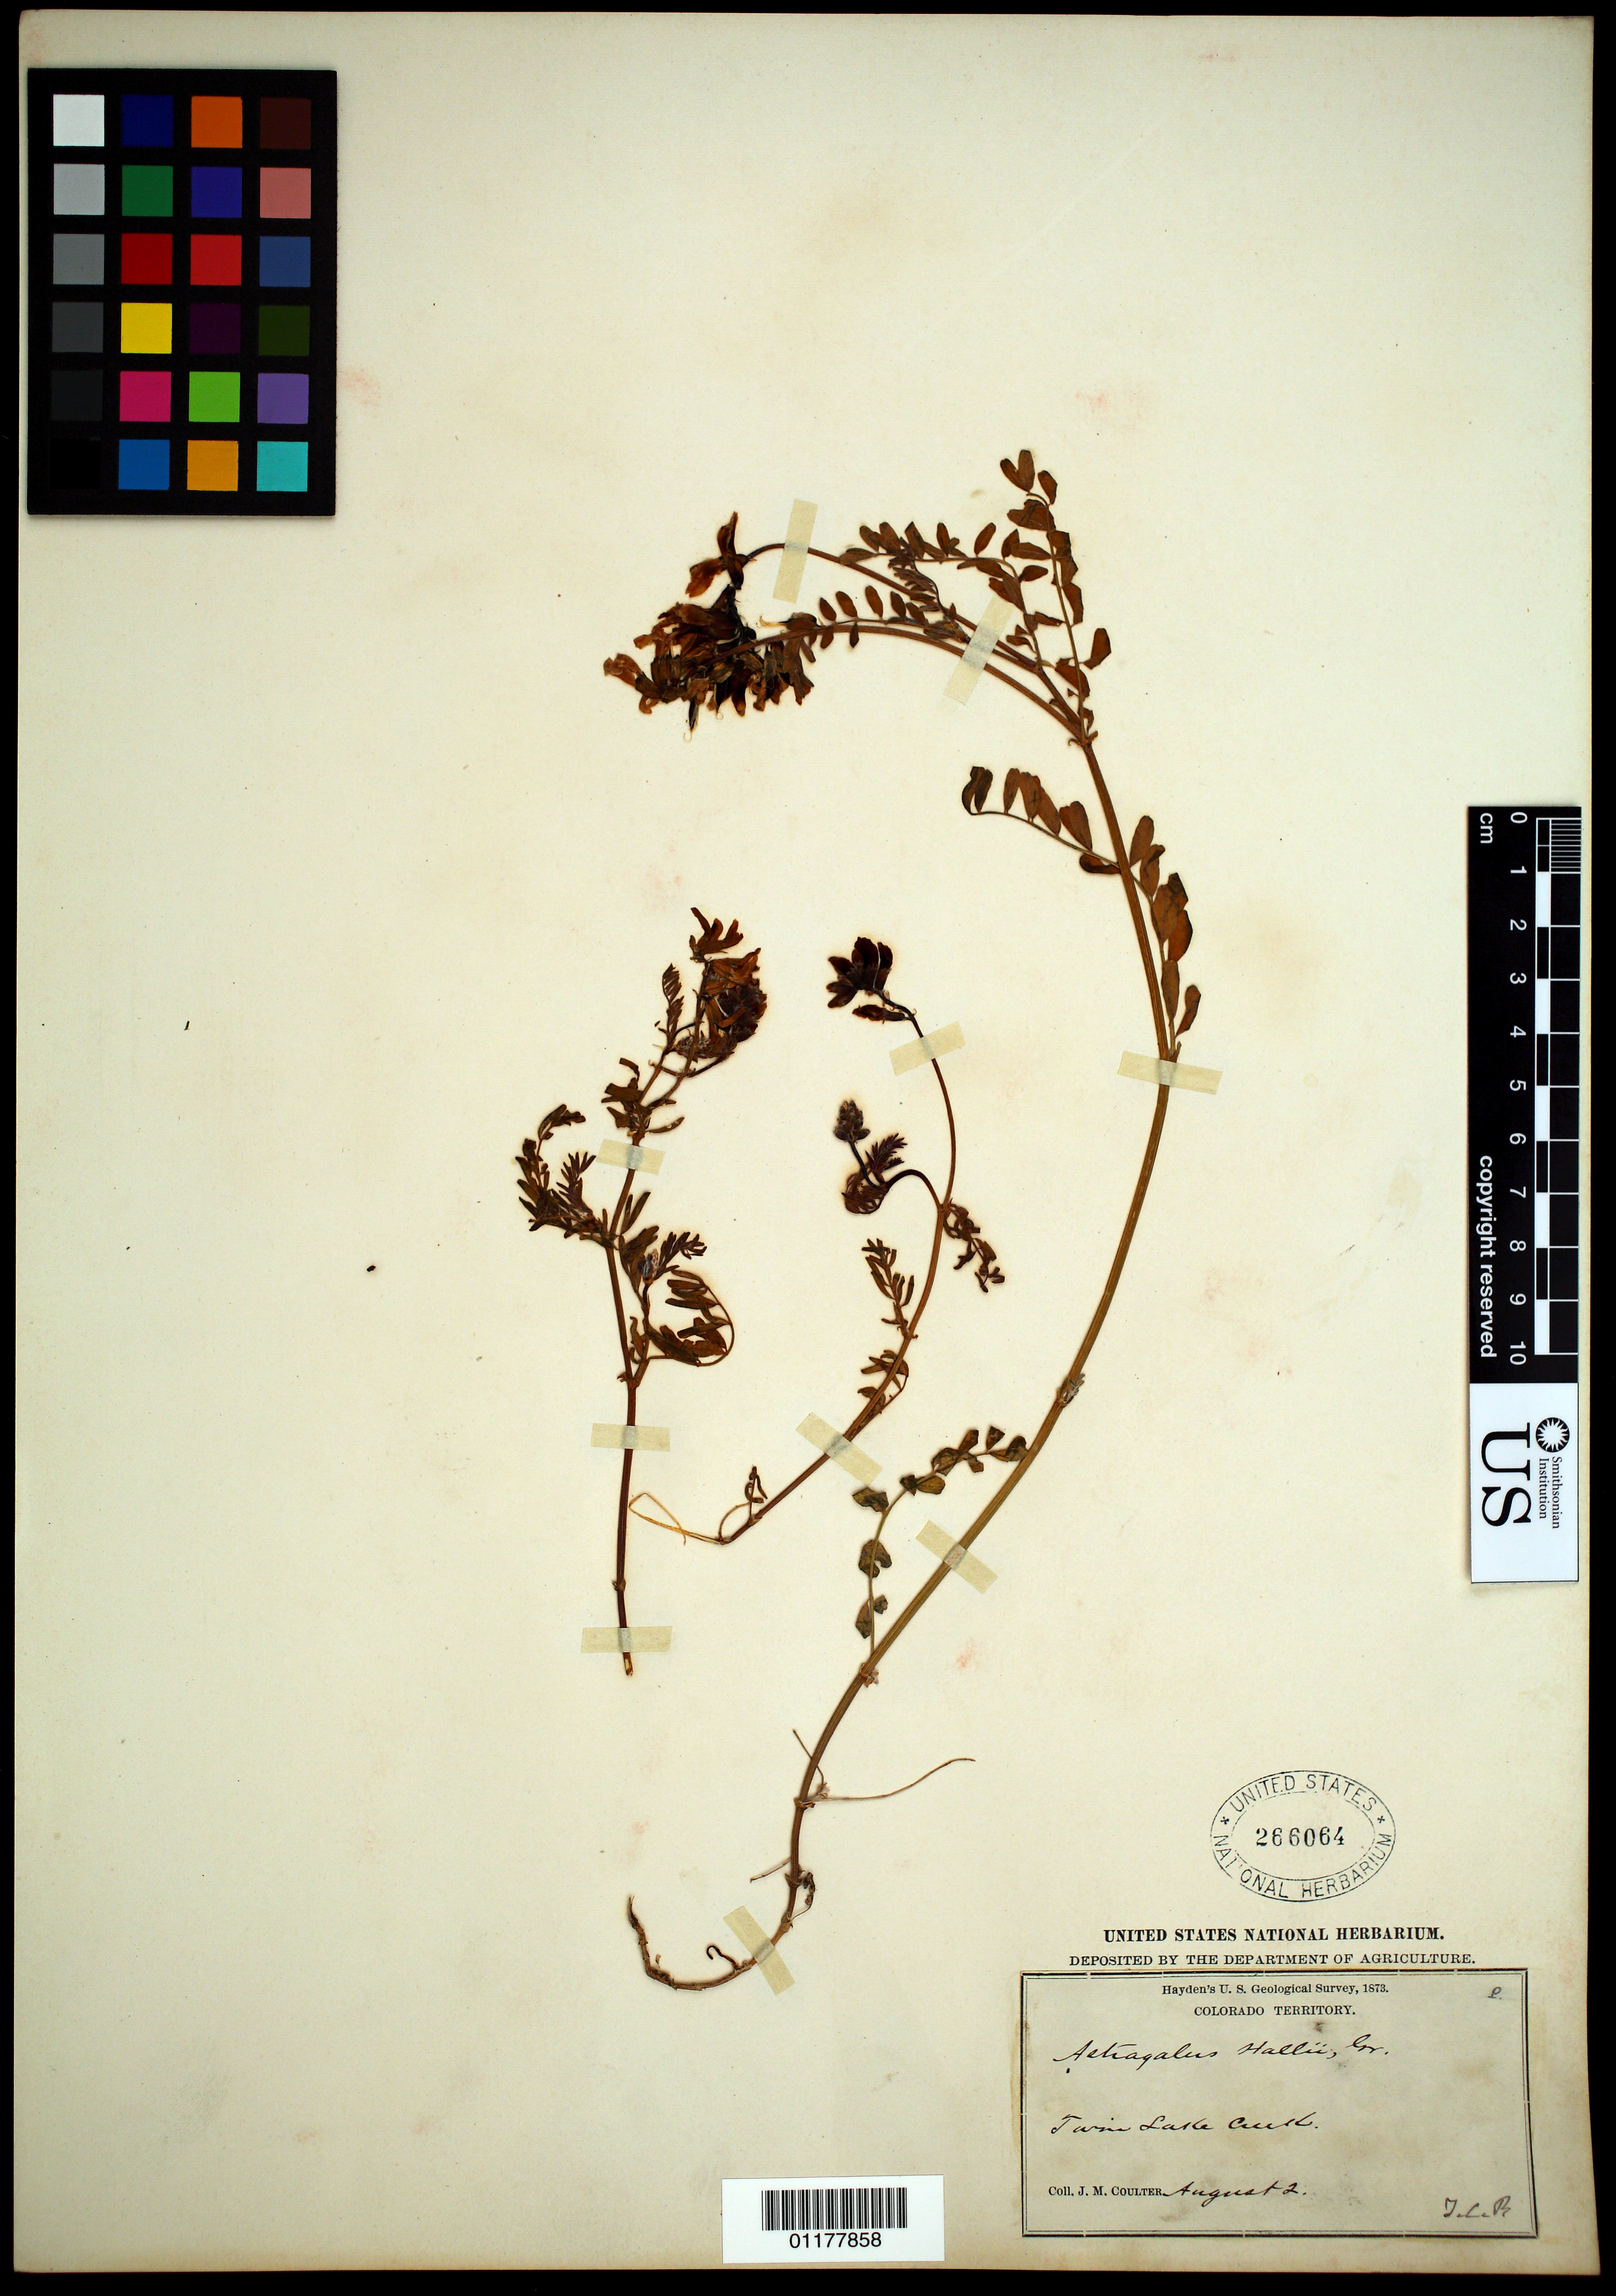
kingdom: Plantae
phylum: Tracheophyta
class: Magnoliopsida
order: Fabales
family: Fabaceae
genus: Astragalus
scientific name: Astragalus hallii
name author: A. Gray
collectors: J. M. Coulter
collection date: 1873-08-02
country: United States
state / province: Colorado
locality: Twin lakes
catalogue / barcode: US 266064